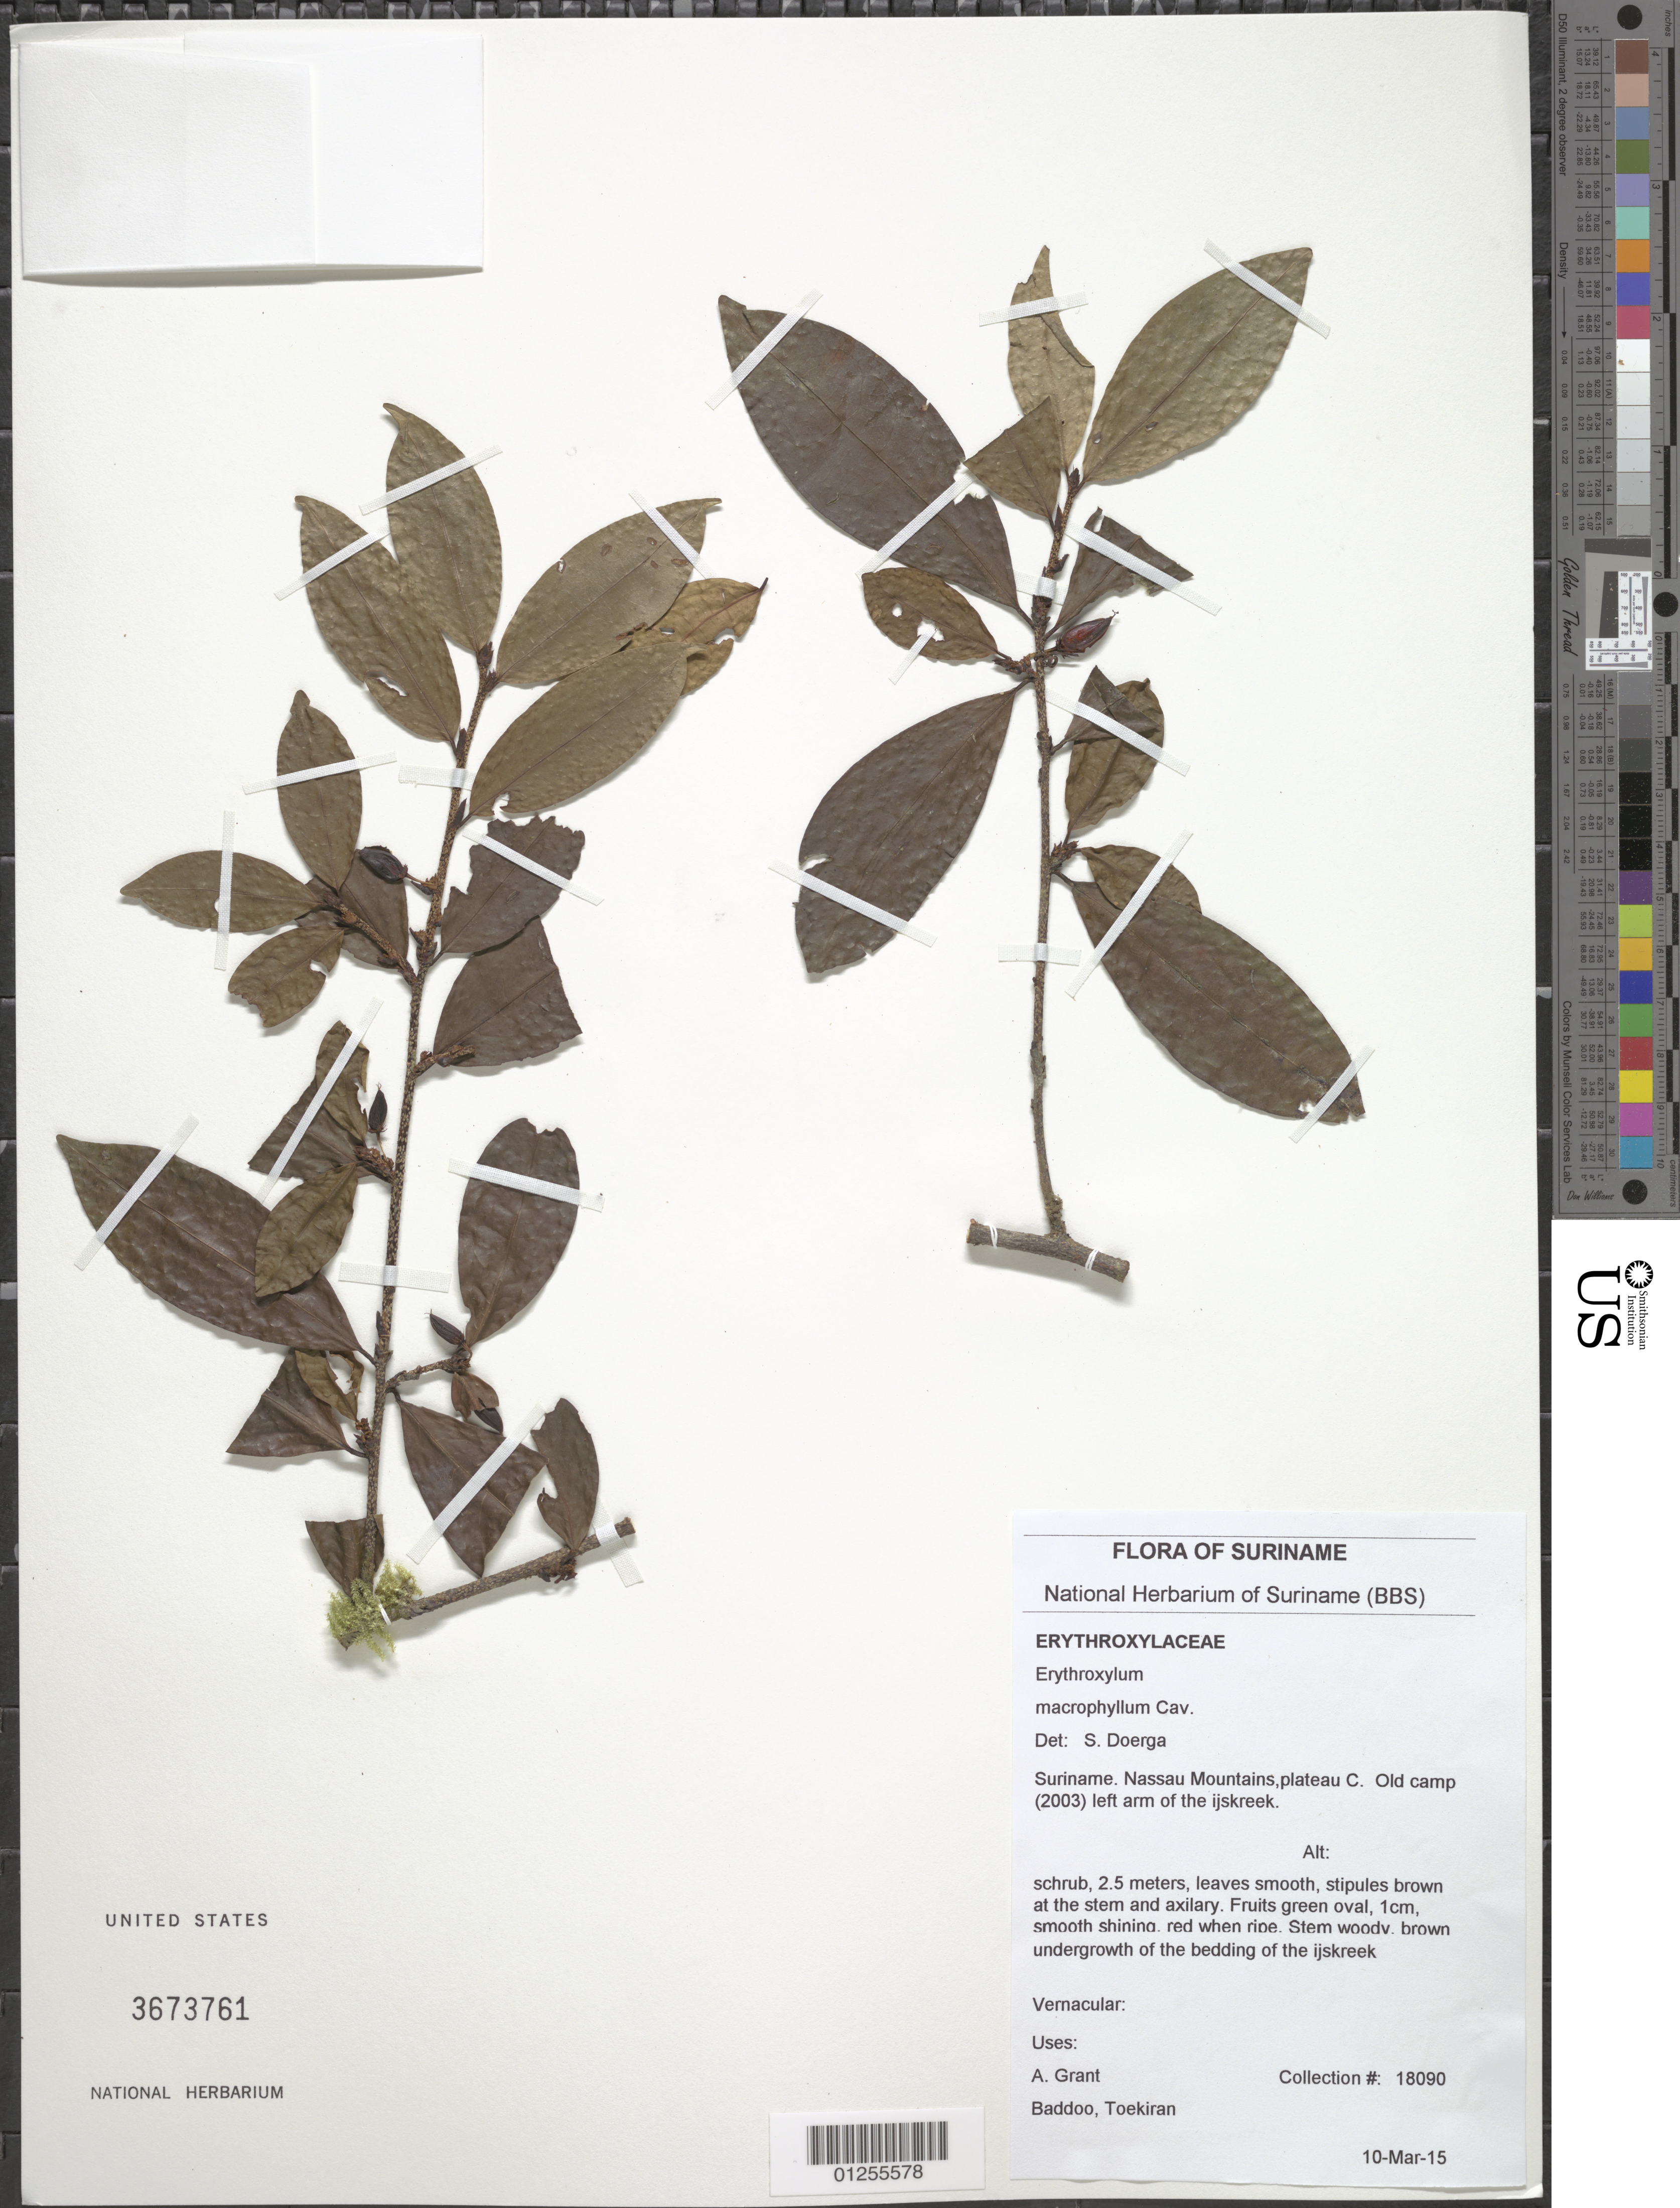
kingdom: Plantae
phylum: Tracheophyta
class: Magnoliopsida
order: Malpighiales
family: Erythroxylaceae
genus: Erythroxylum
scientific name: Erythroxylum macrophyllum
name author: Cav.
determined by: Doerga, S.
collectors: A. Grant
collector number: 18090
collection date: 2010-03-15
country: Suriname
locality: Nassau Mountains, Plateau C. Old Camp (2003) left arm of the ijskreek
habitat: Undergrowth of the bedding of the ijskreek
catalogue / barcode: US 3673761